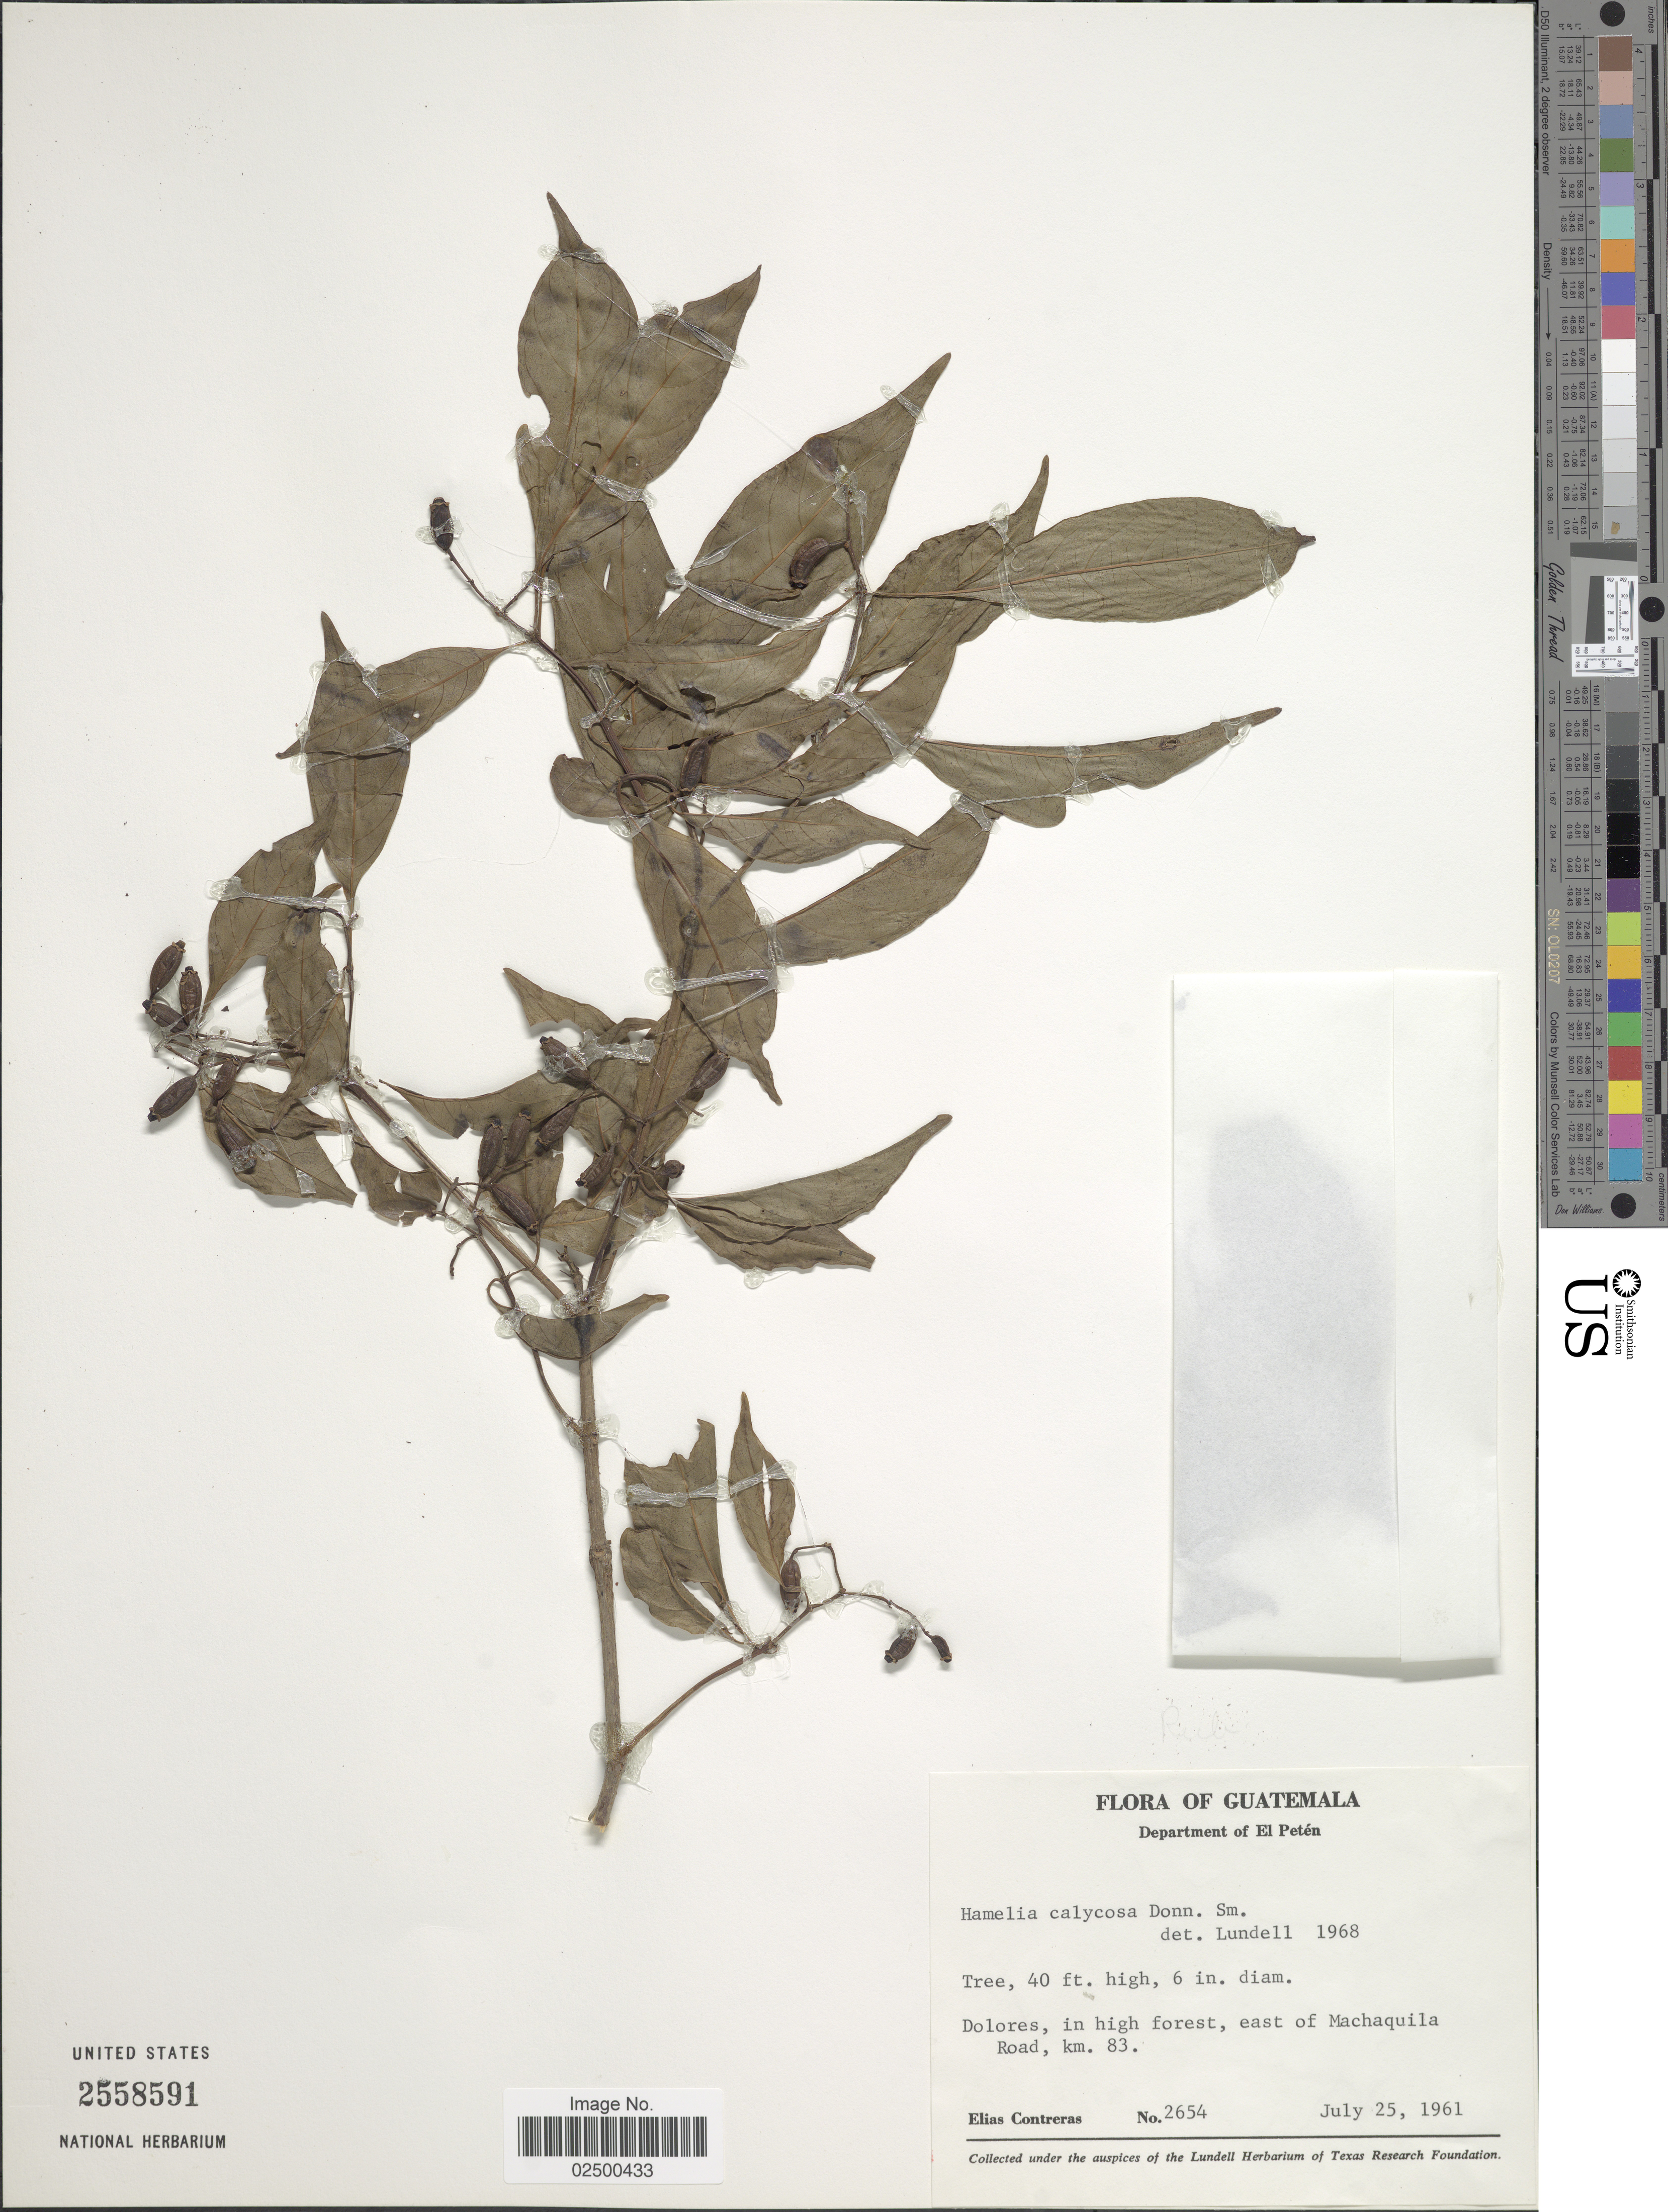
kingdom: Plantae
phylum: Tracheophyta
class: Magnoliopsida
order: Gentianales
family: Rubiaceae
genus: Hamelia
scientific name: Hamelia calycosa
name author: Donn. Sm.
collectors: E. Contreras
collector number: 2654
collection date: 1961-07-25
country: Guatemala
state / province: El Petén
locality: Department of El Peten, Dolores, in high forest, east of Machaquila Road, km. 83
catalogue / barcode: US 2558591